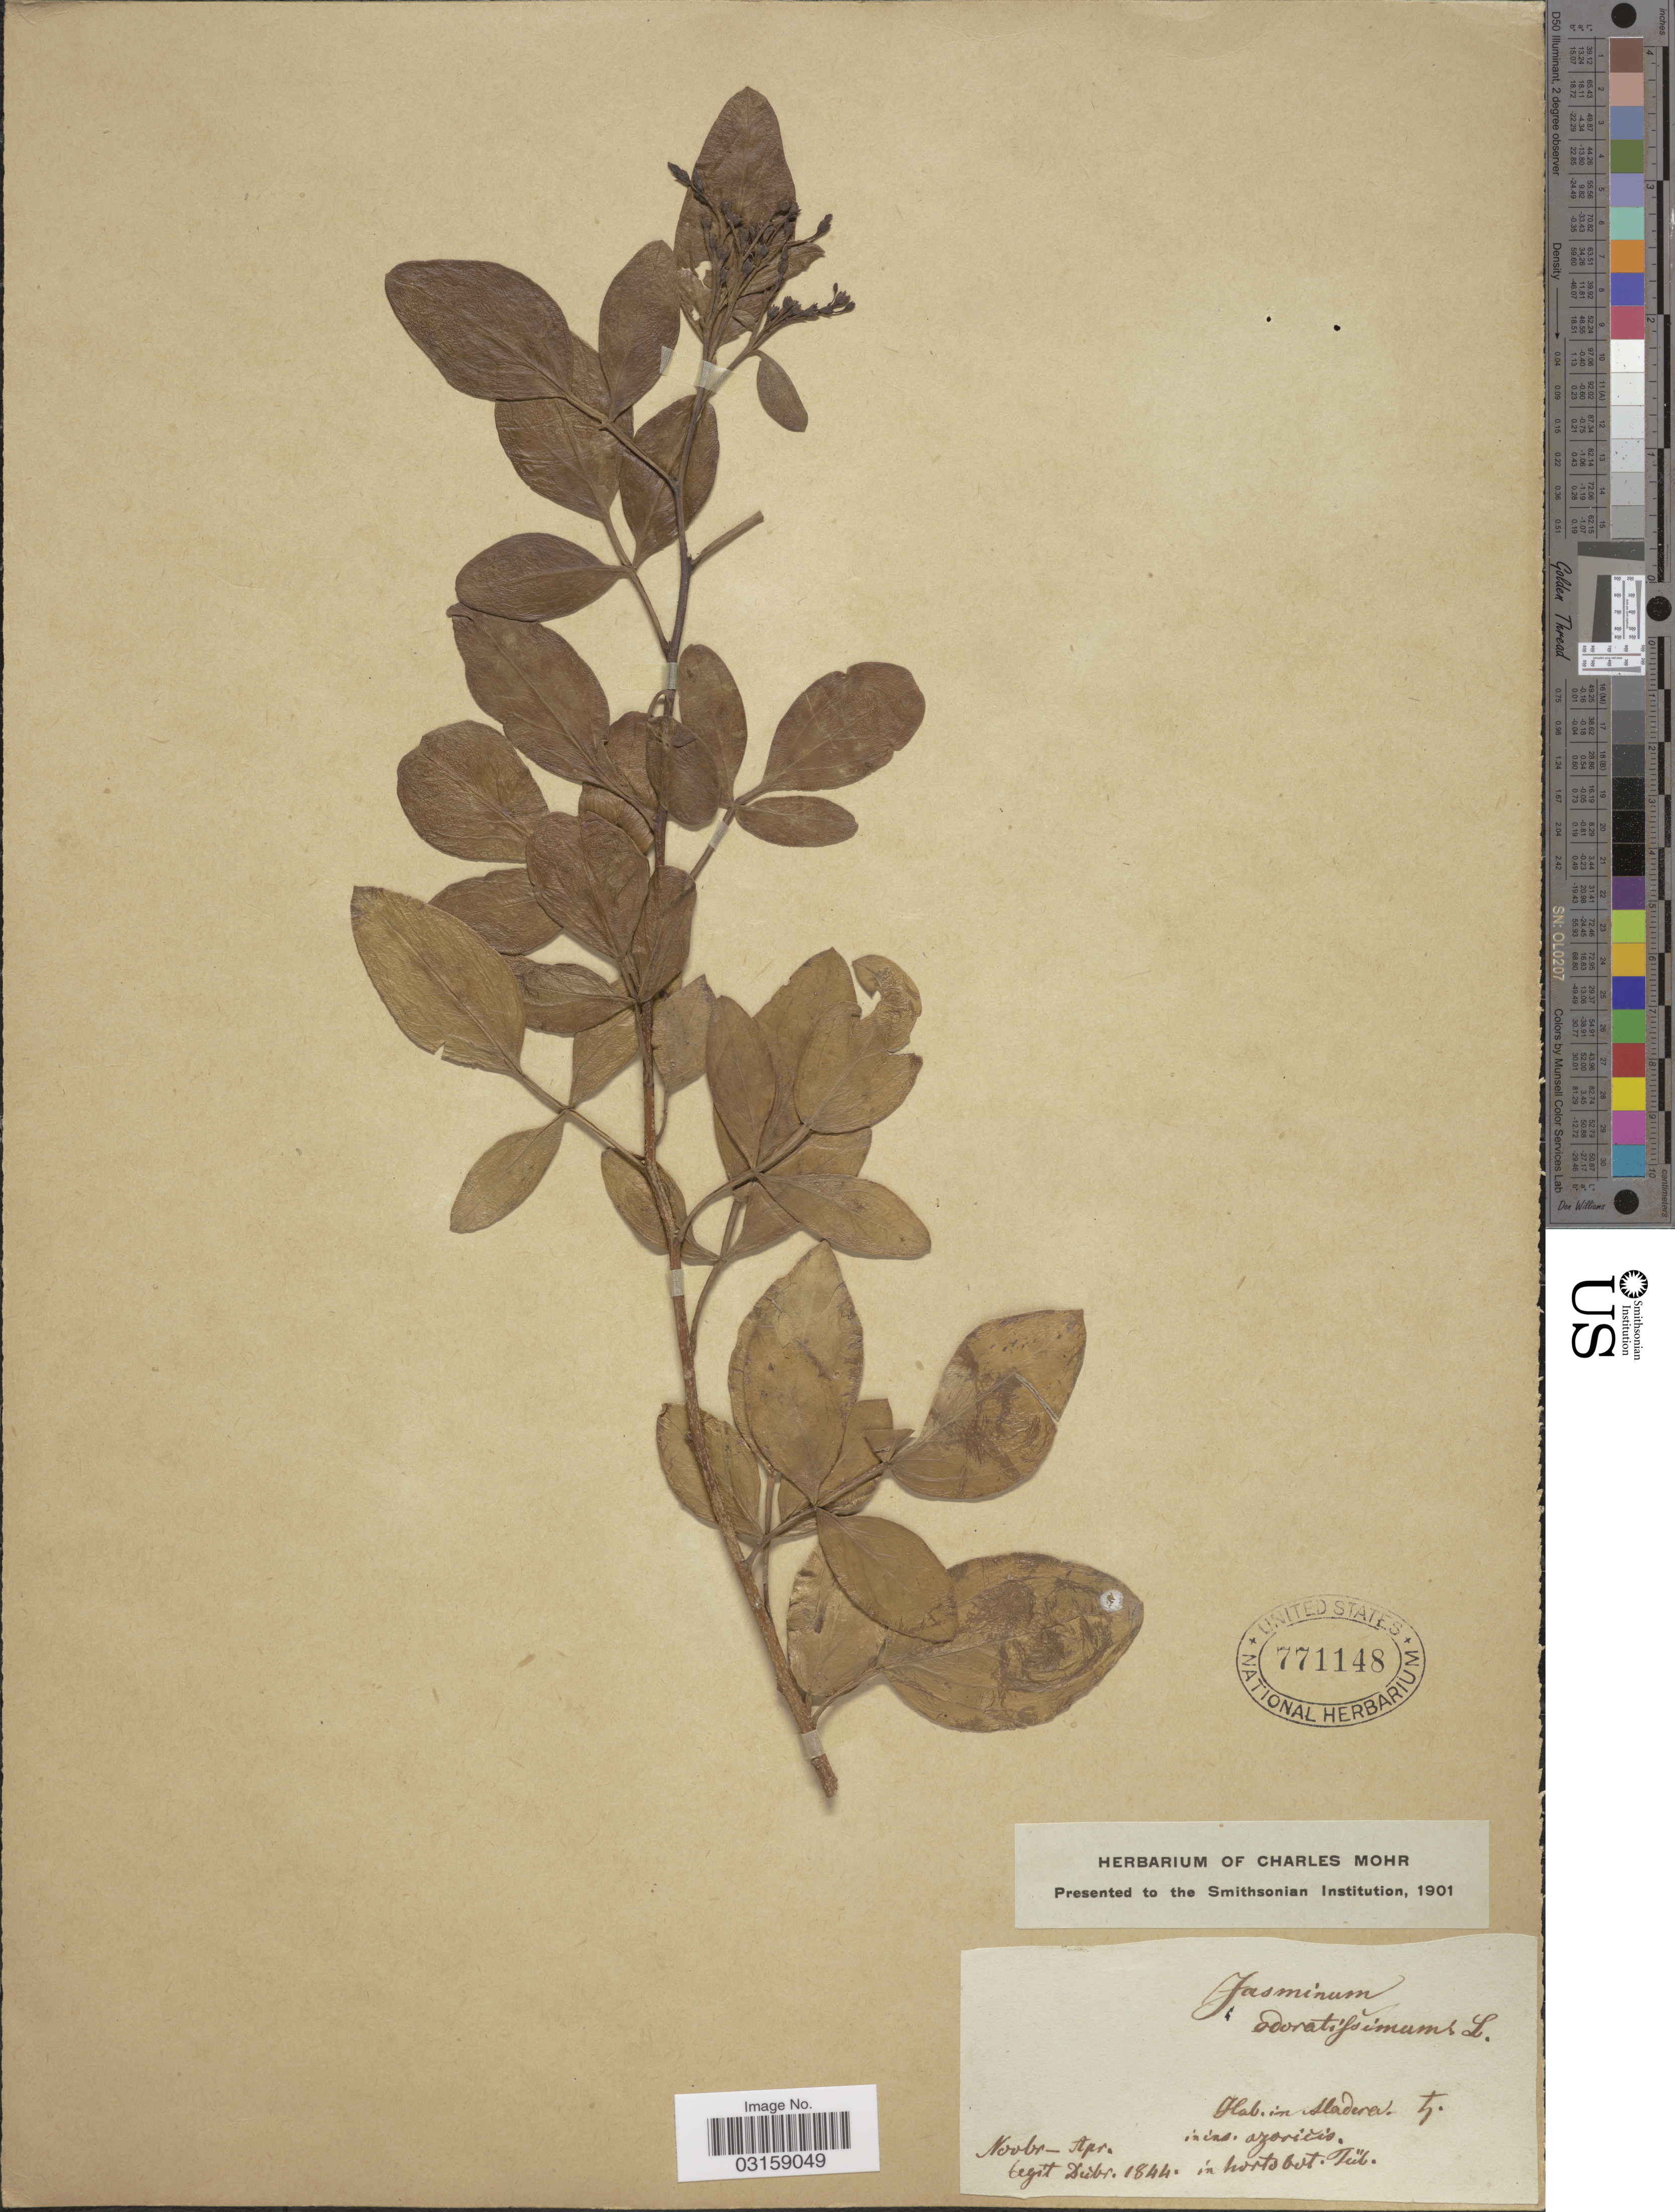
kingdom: Plantae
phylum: Tracheophyta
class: Magnoliopsida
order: Lamiales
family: Oleaceae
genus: Jasminum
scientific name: Jasminum odoratissimum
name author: L.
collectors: Dúbr.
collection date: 1844-04/1844-11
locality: Hab in Sladera [interpreted], in horto bot. Tül [interpreted].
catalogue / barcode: US 771148